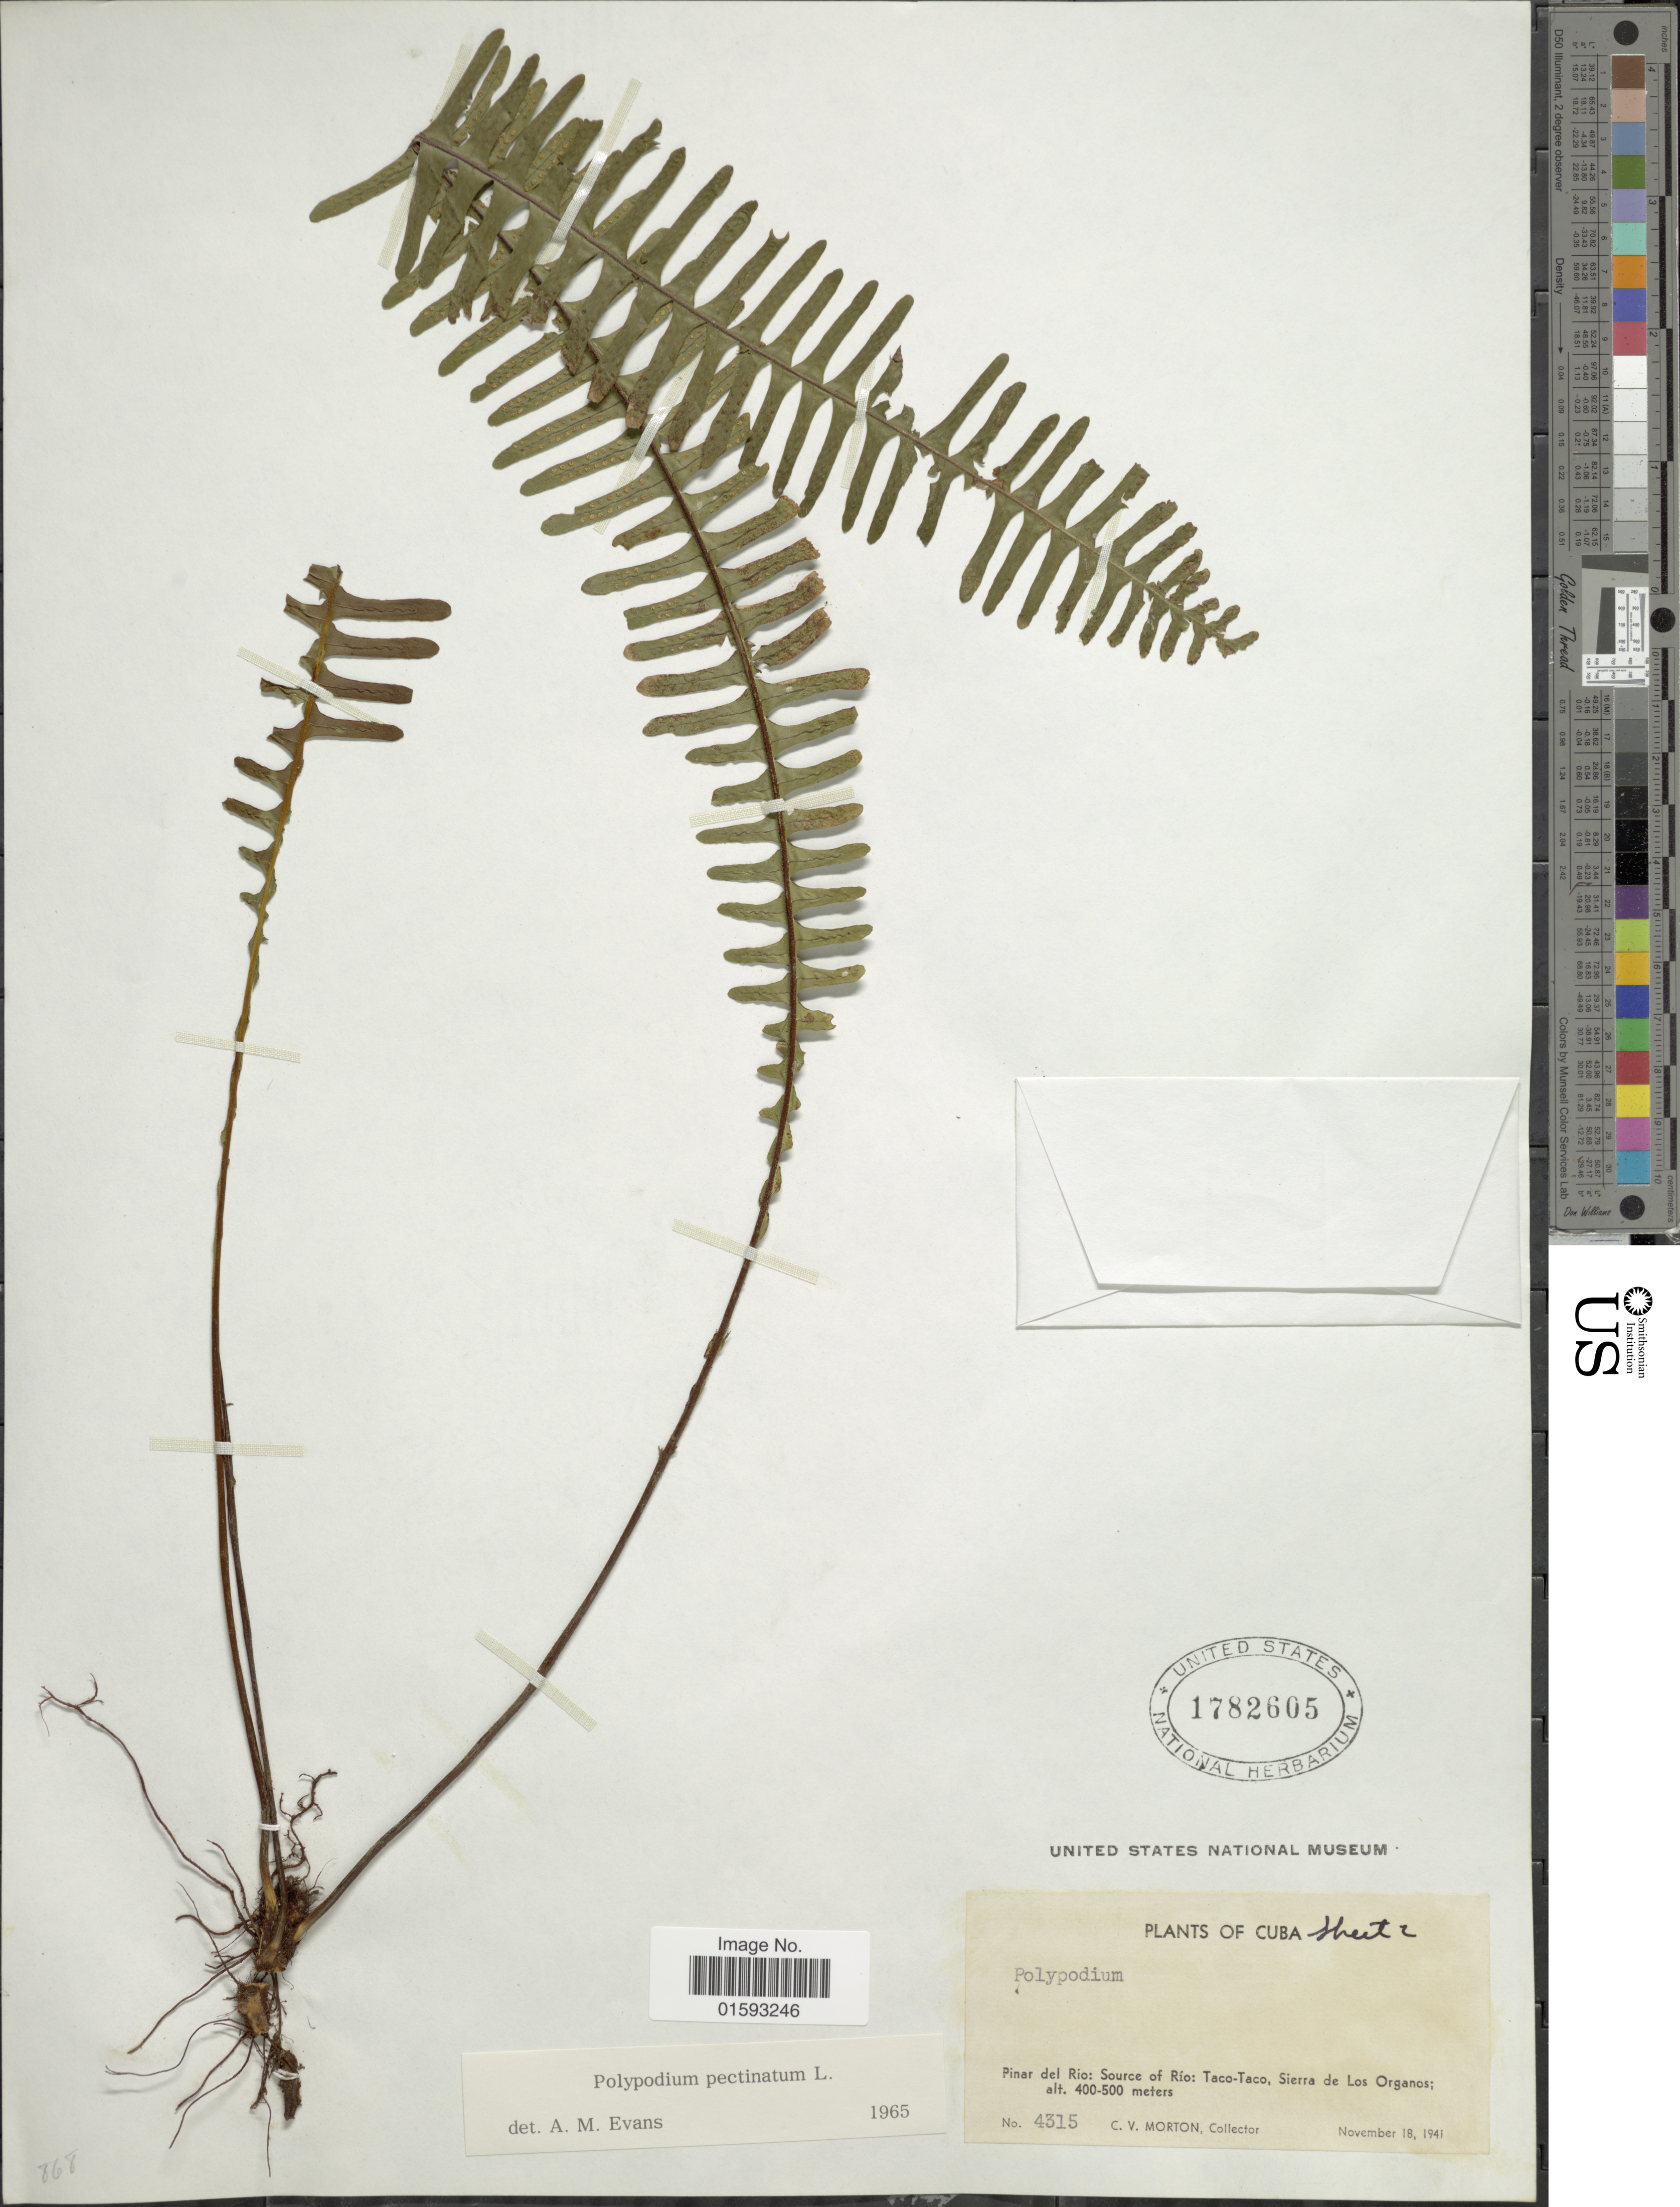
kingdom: Plantae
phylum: Tracheophyta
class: Polypodiopsida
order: Polypodiales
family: Polypodiaceae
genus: Pecluma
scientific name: Pecluma pectinata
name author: (L.) M.G. Price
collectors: C. V. Morton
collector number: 4315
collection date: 1941-11-18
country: Cuba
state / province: Pinar del Río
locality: Source of Rio: Taco Taco, Sierra de Los Organos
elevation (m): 400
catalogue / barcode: US 1782605